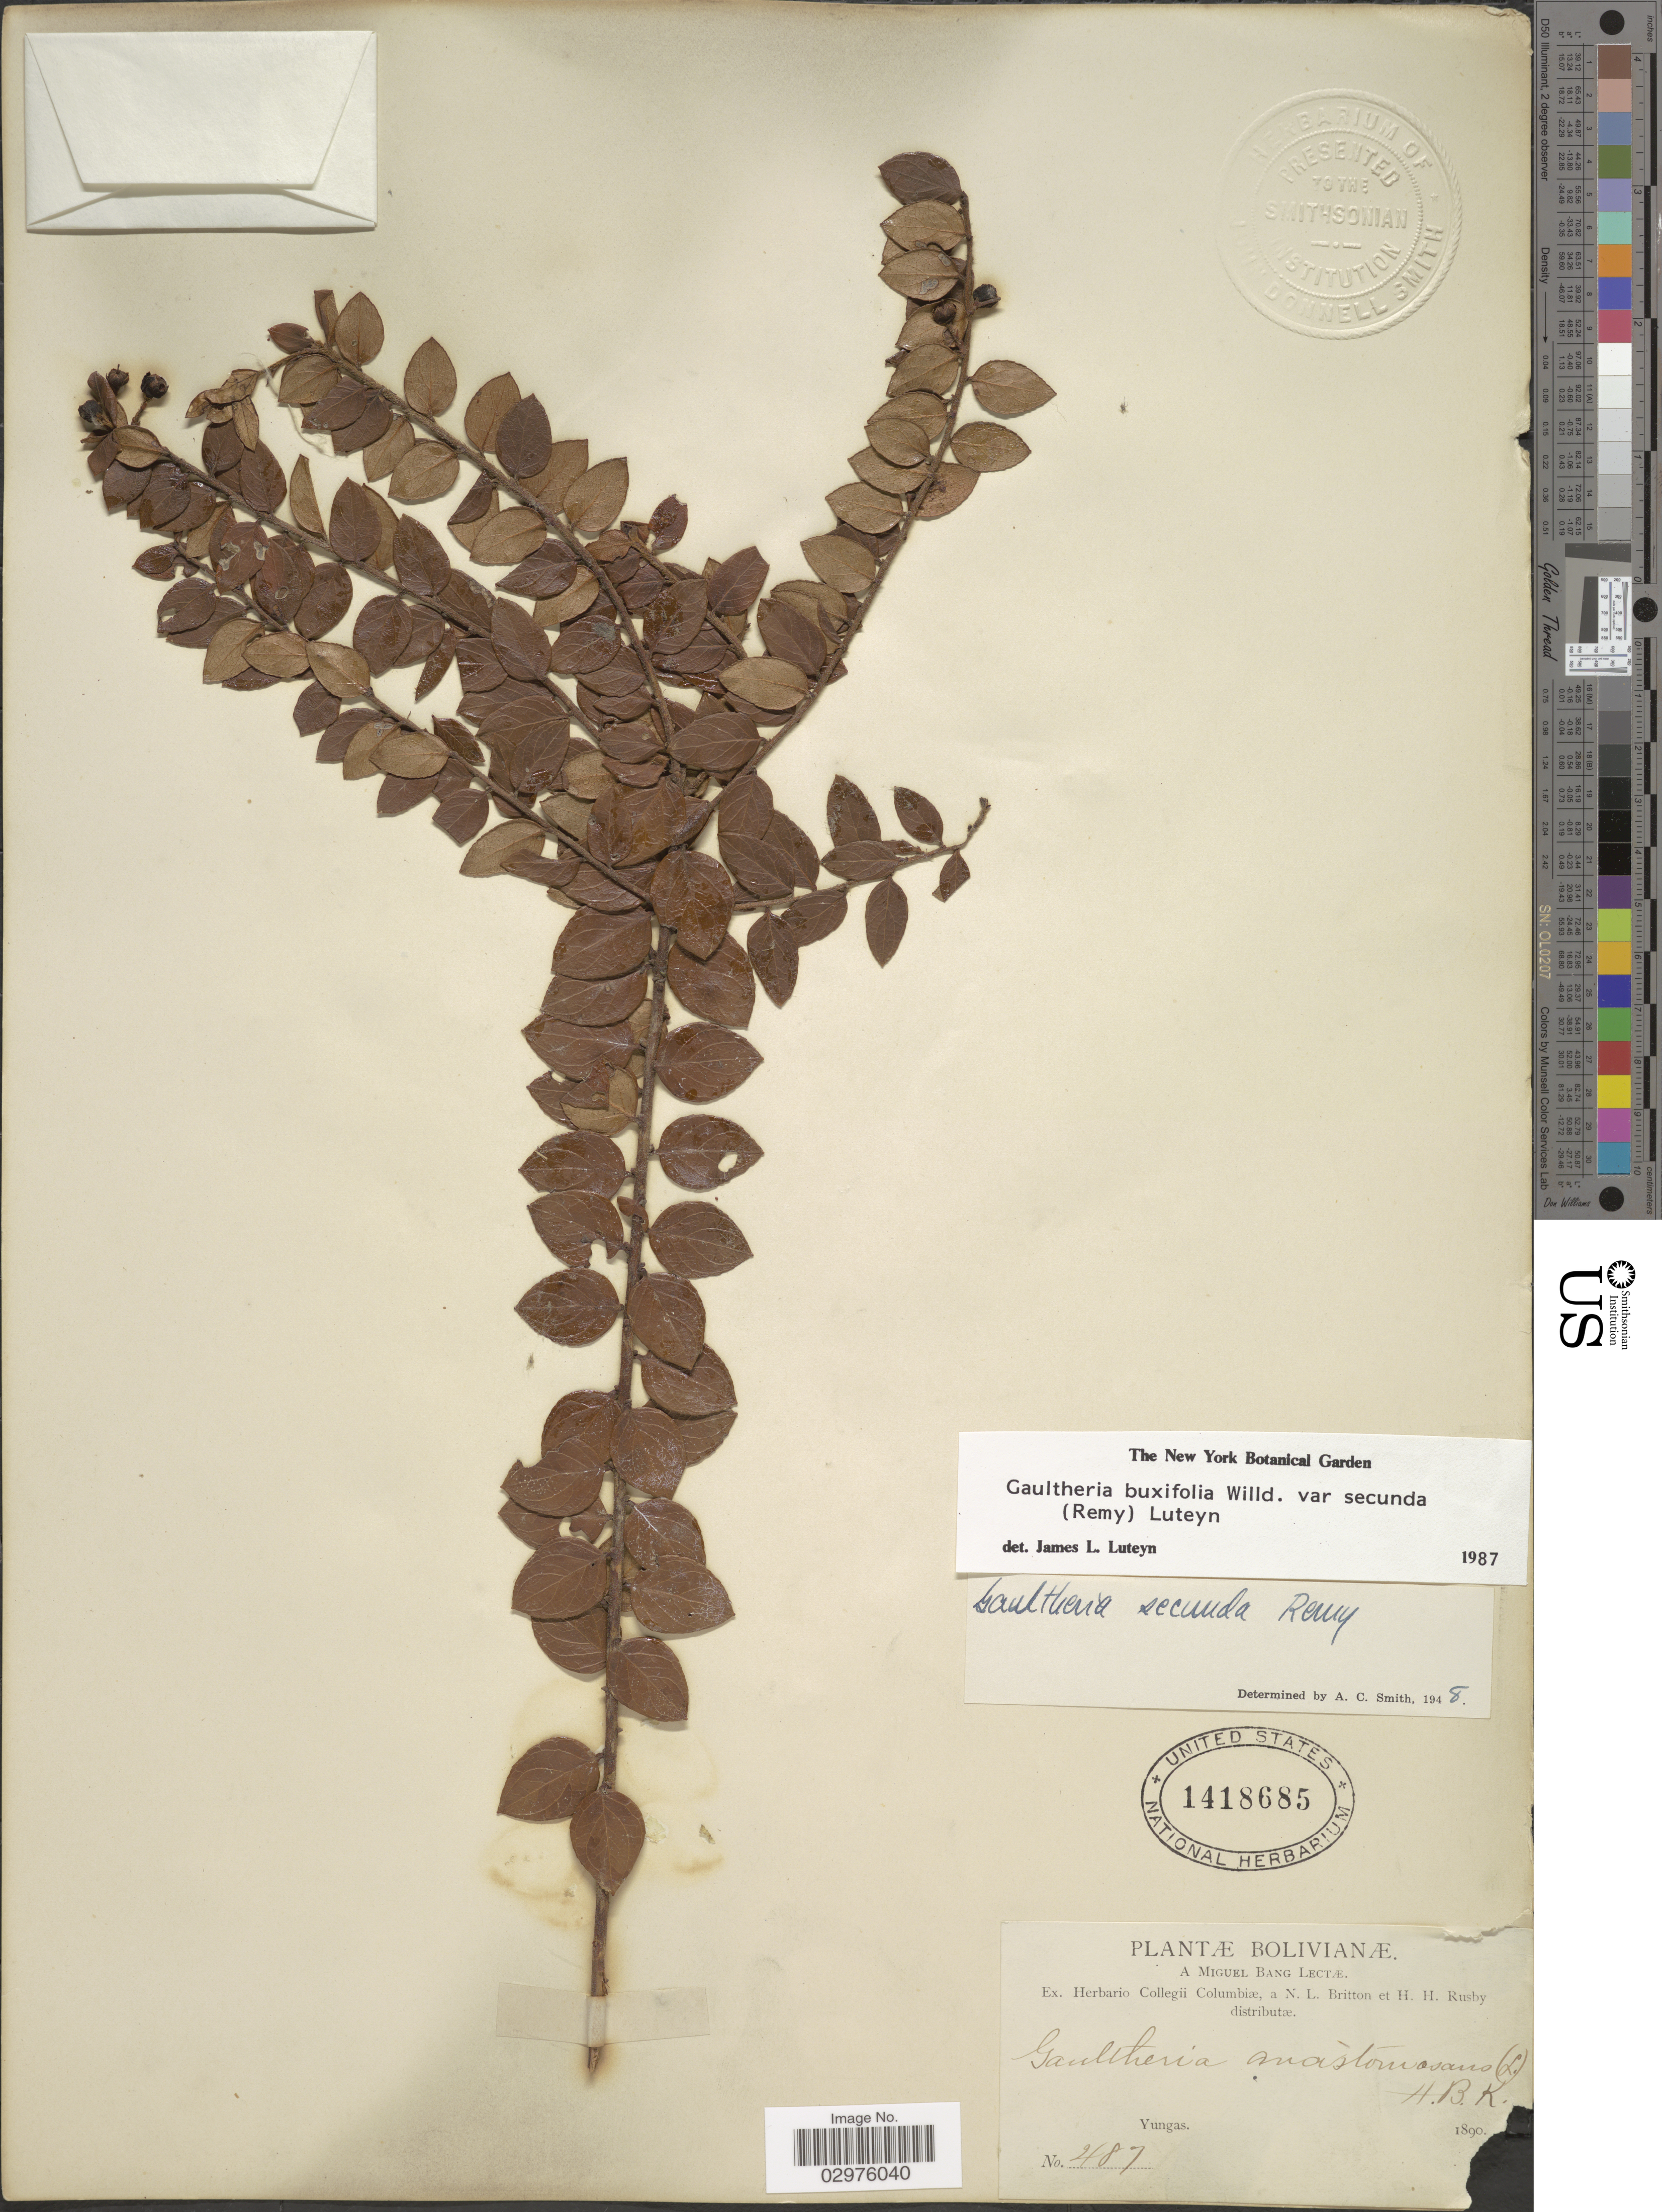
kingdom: Plantae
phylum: Tracheophyta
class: Magnoliopsida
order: Ericales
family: Ericaceae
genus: Gaultheria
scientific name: Gaultheria buxifolia var. secunda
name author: (J. Rémy) Luteyn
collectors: M. Bang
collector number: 487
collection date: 1890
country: Bolivia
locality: Yungas.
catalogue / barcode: US 1418685